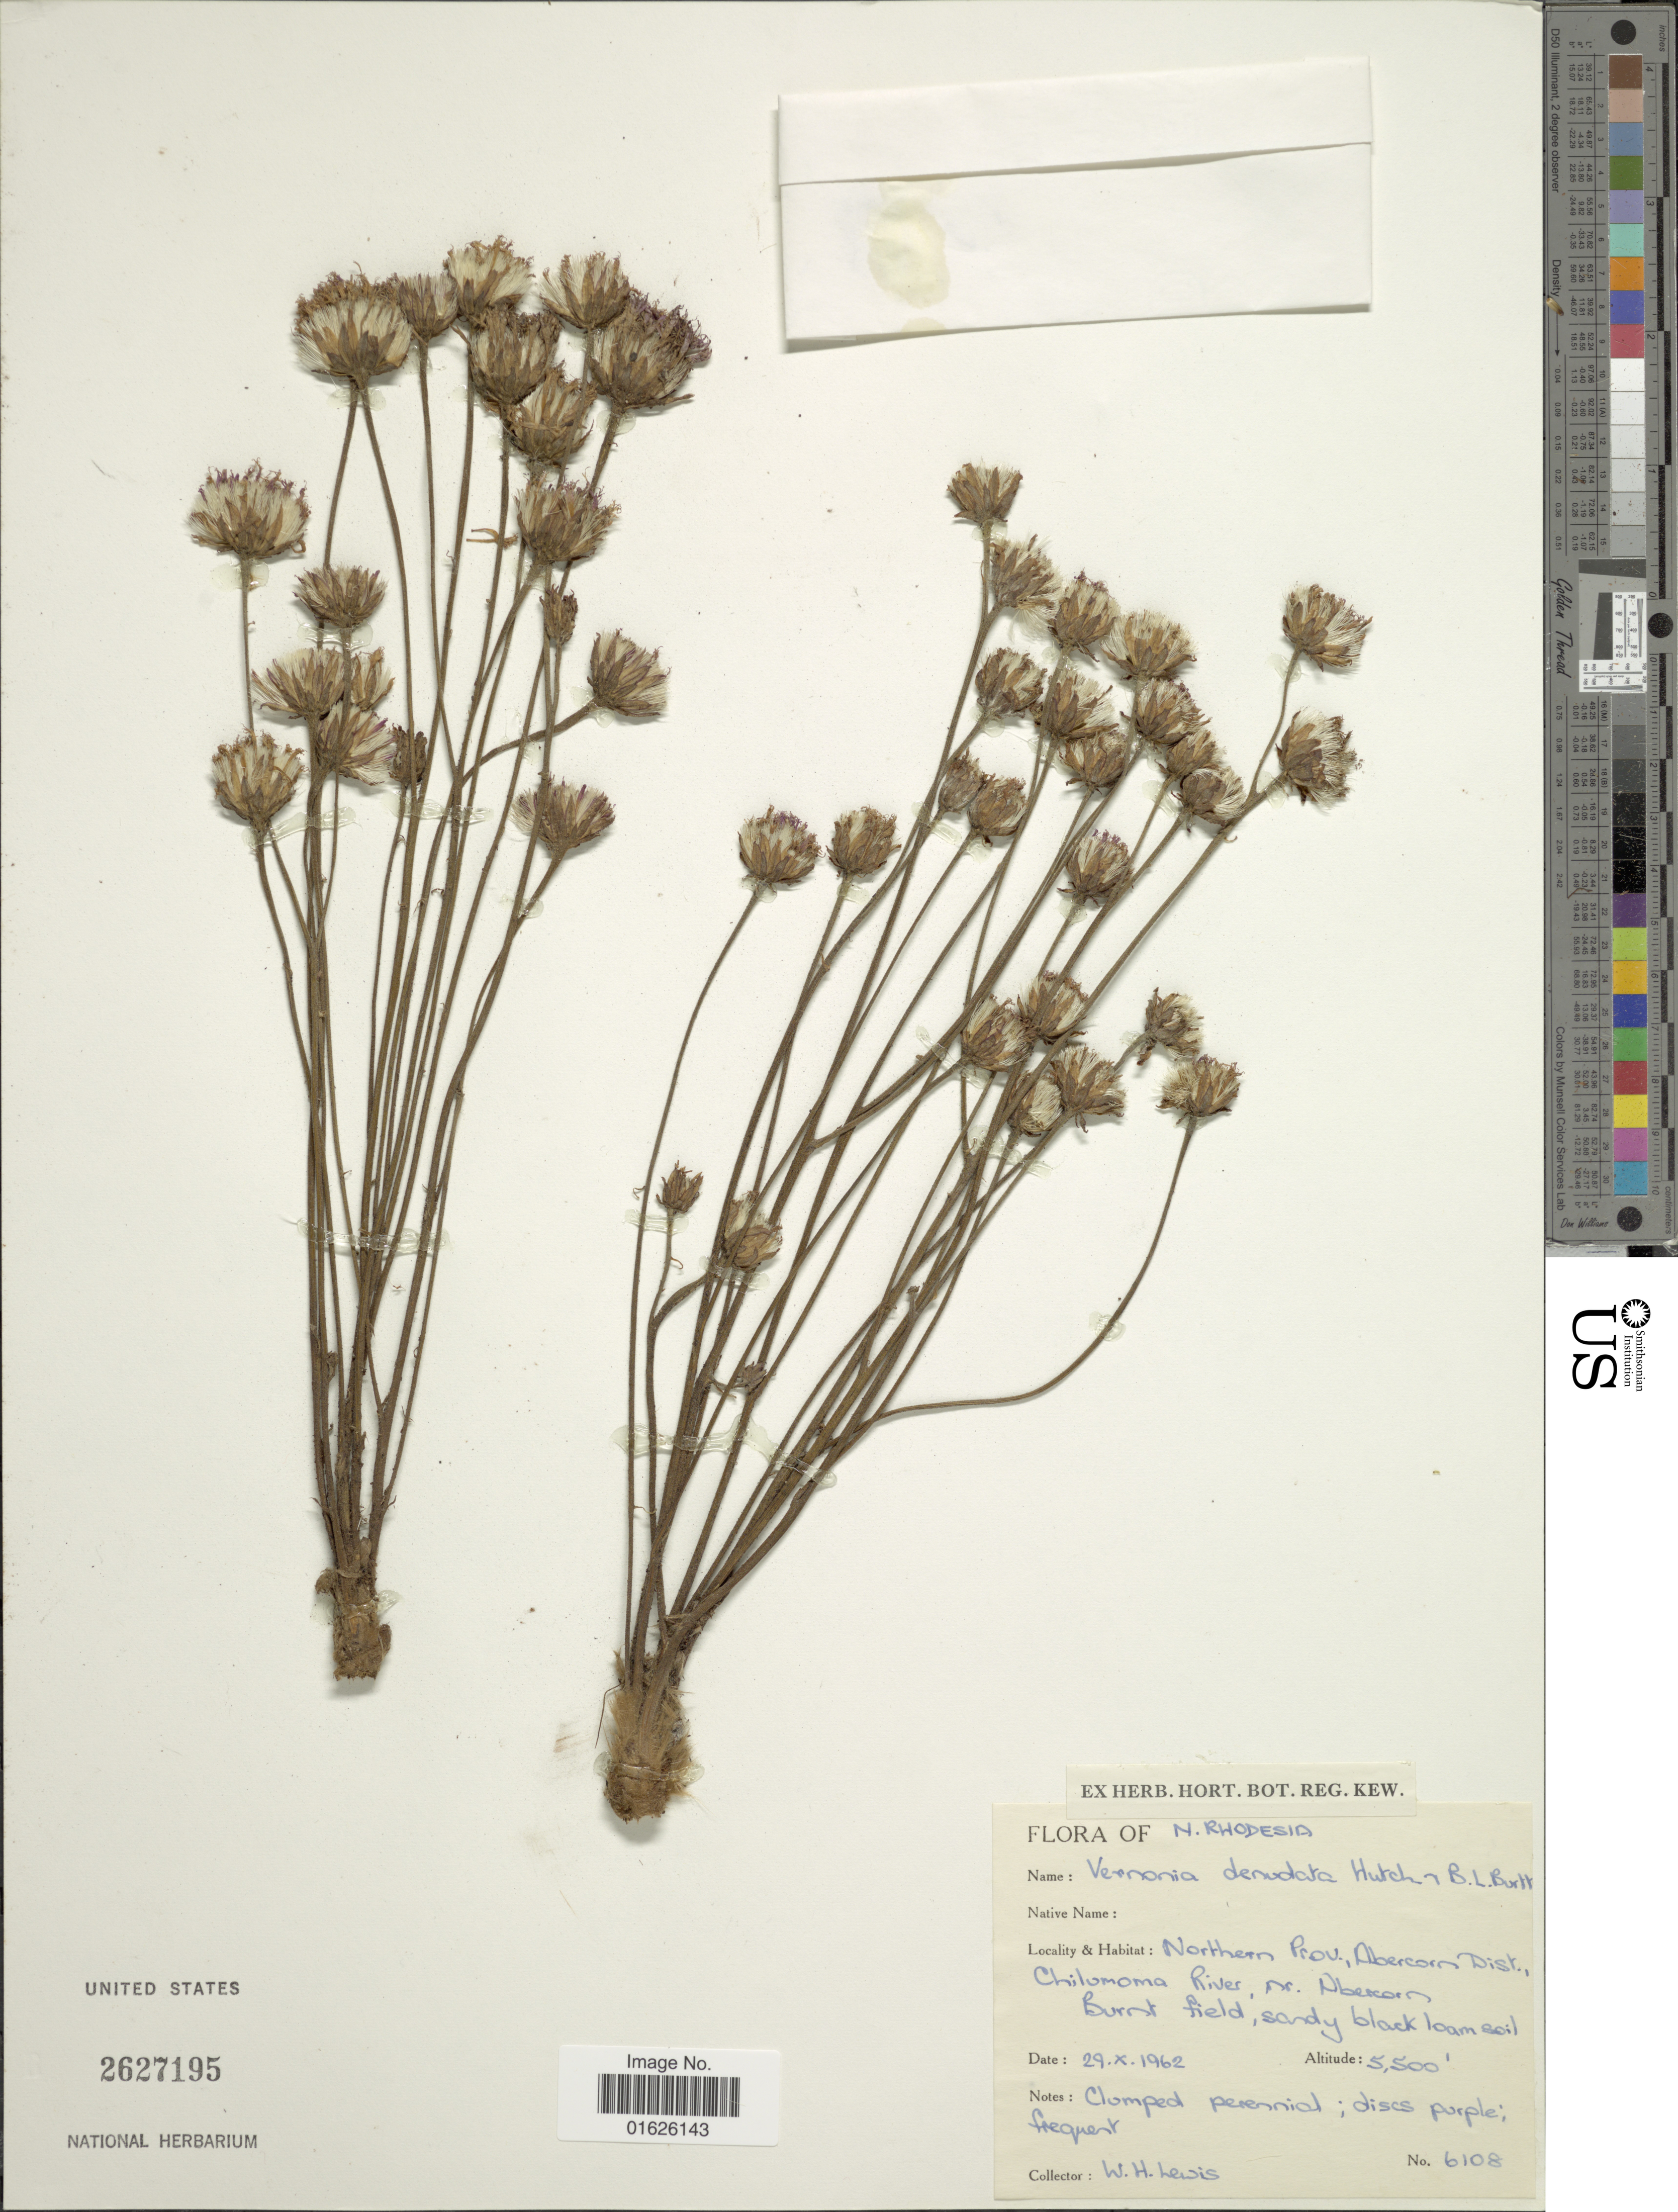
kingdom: Plantae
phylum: Tracheophyta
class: Magnoliopsida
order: Asterales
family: Asteraceae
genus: Vernonella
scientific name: Vernonella denudata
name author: (Hutch. & B.L. Burtt) H. Rob. & Skvarla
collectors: W. H. Lewis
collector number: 6108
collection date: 1962-10-29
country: Zambia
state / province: Northern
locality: N.Rhodesia, Northern Province, Abercorn dist, Chilomama River, nr Abercorn.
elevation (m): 1676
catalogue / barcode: US 2627195